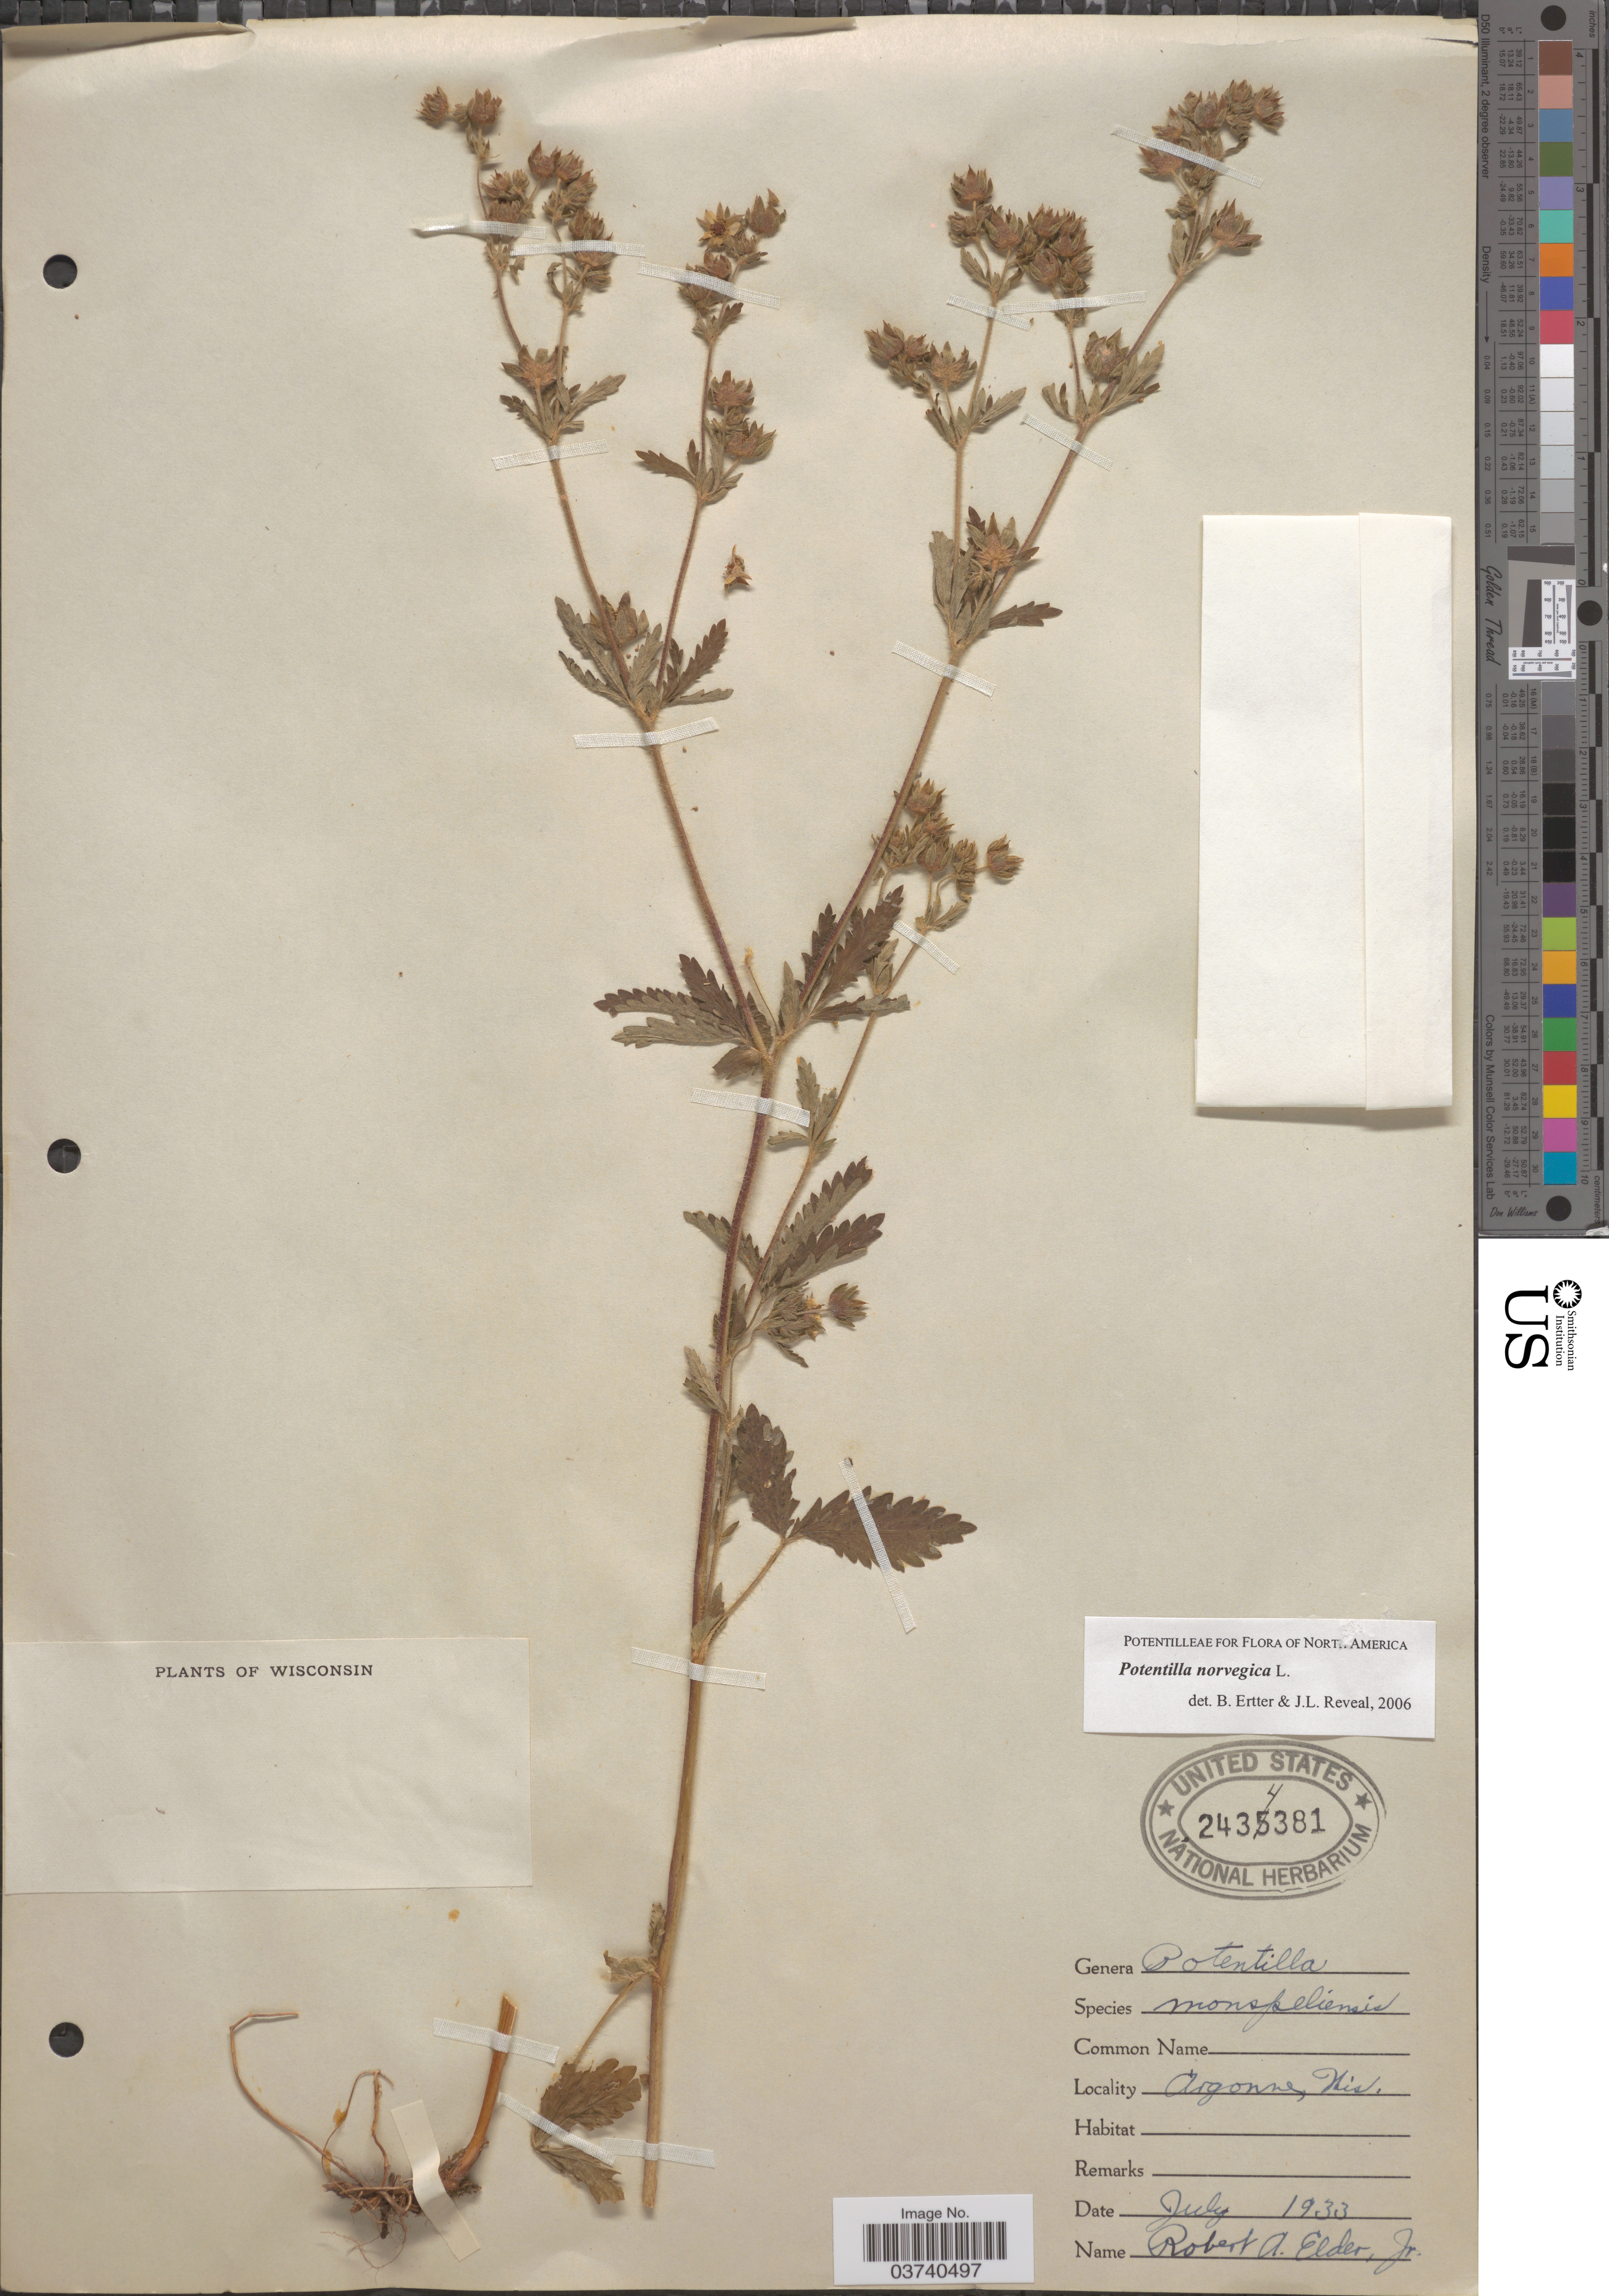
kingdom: Plantae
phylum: Tracheophyta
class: Magnoliopsida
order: Rosales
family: Rosaceae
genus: Potentilla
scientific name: Potentilla norvegica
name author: L.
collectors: R. Elder Jr.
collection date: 1933-07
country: United States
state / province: Wisconsin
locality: Argonne.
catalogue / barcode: US 2434381